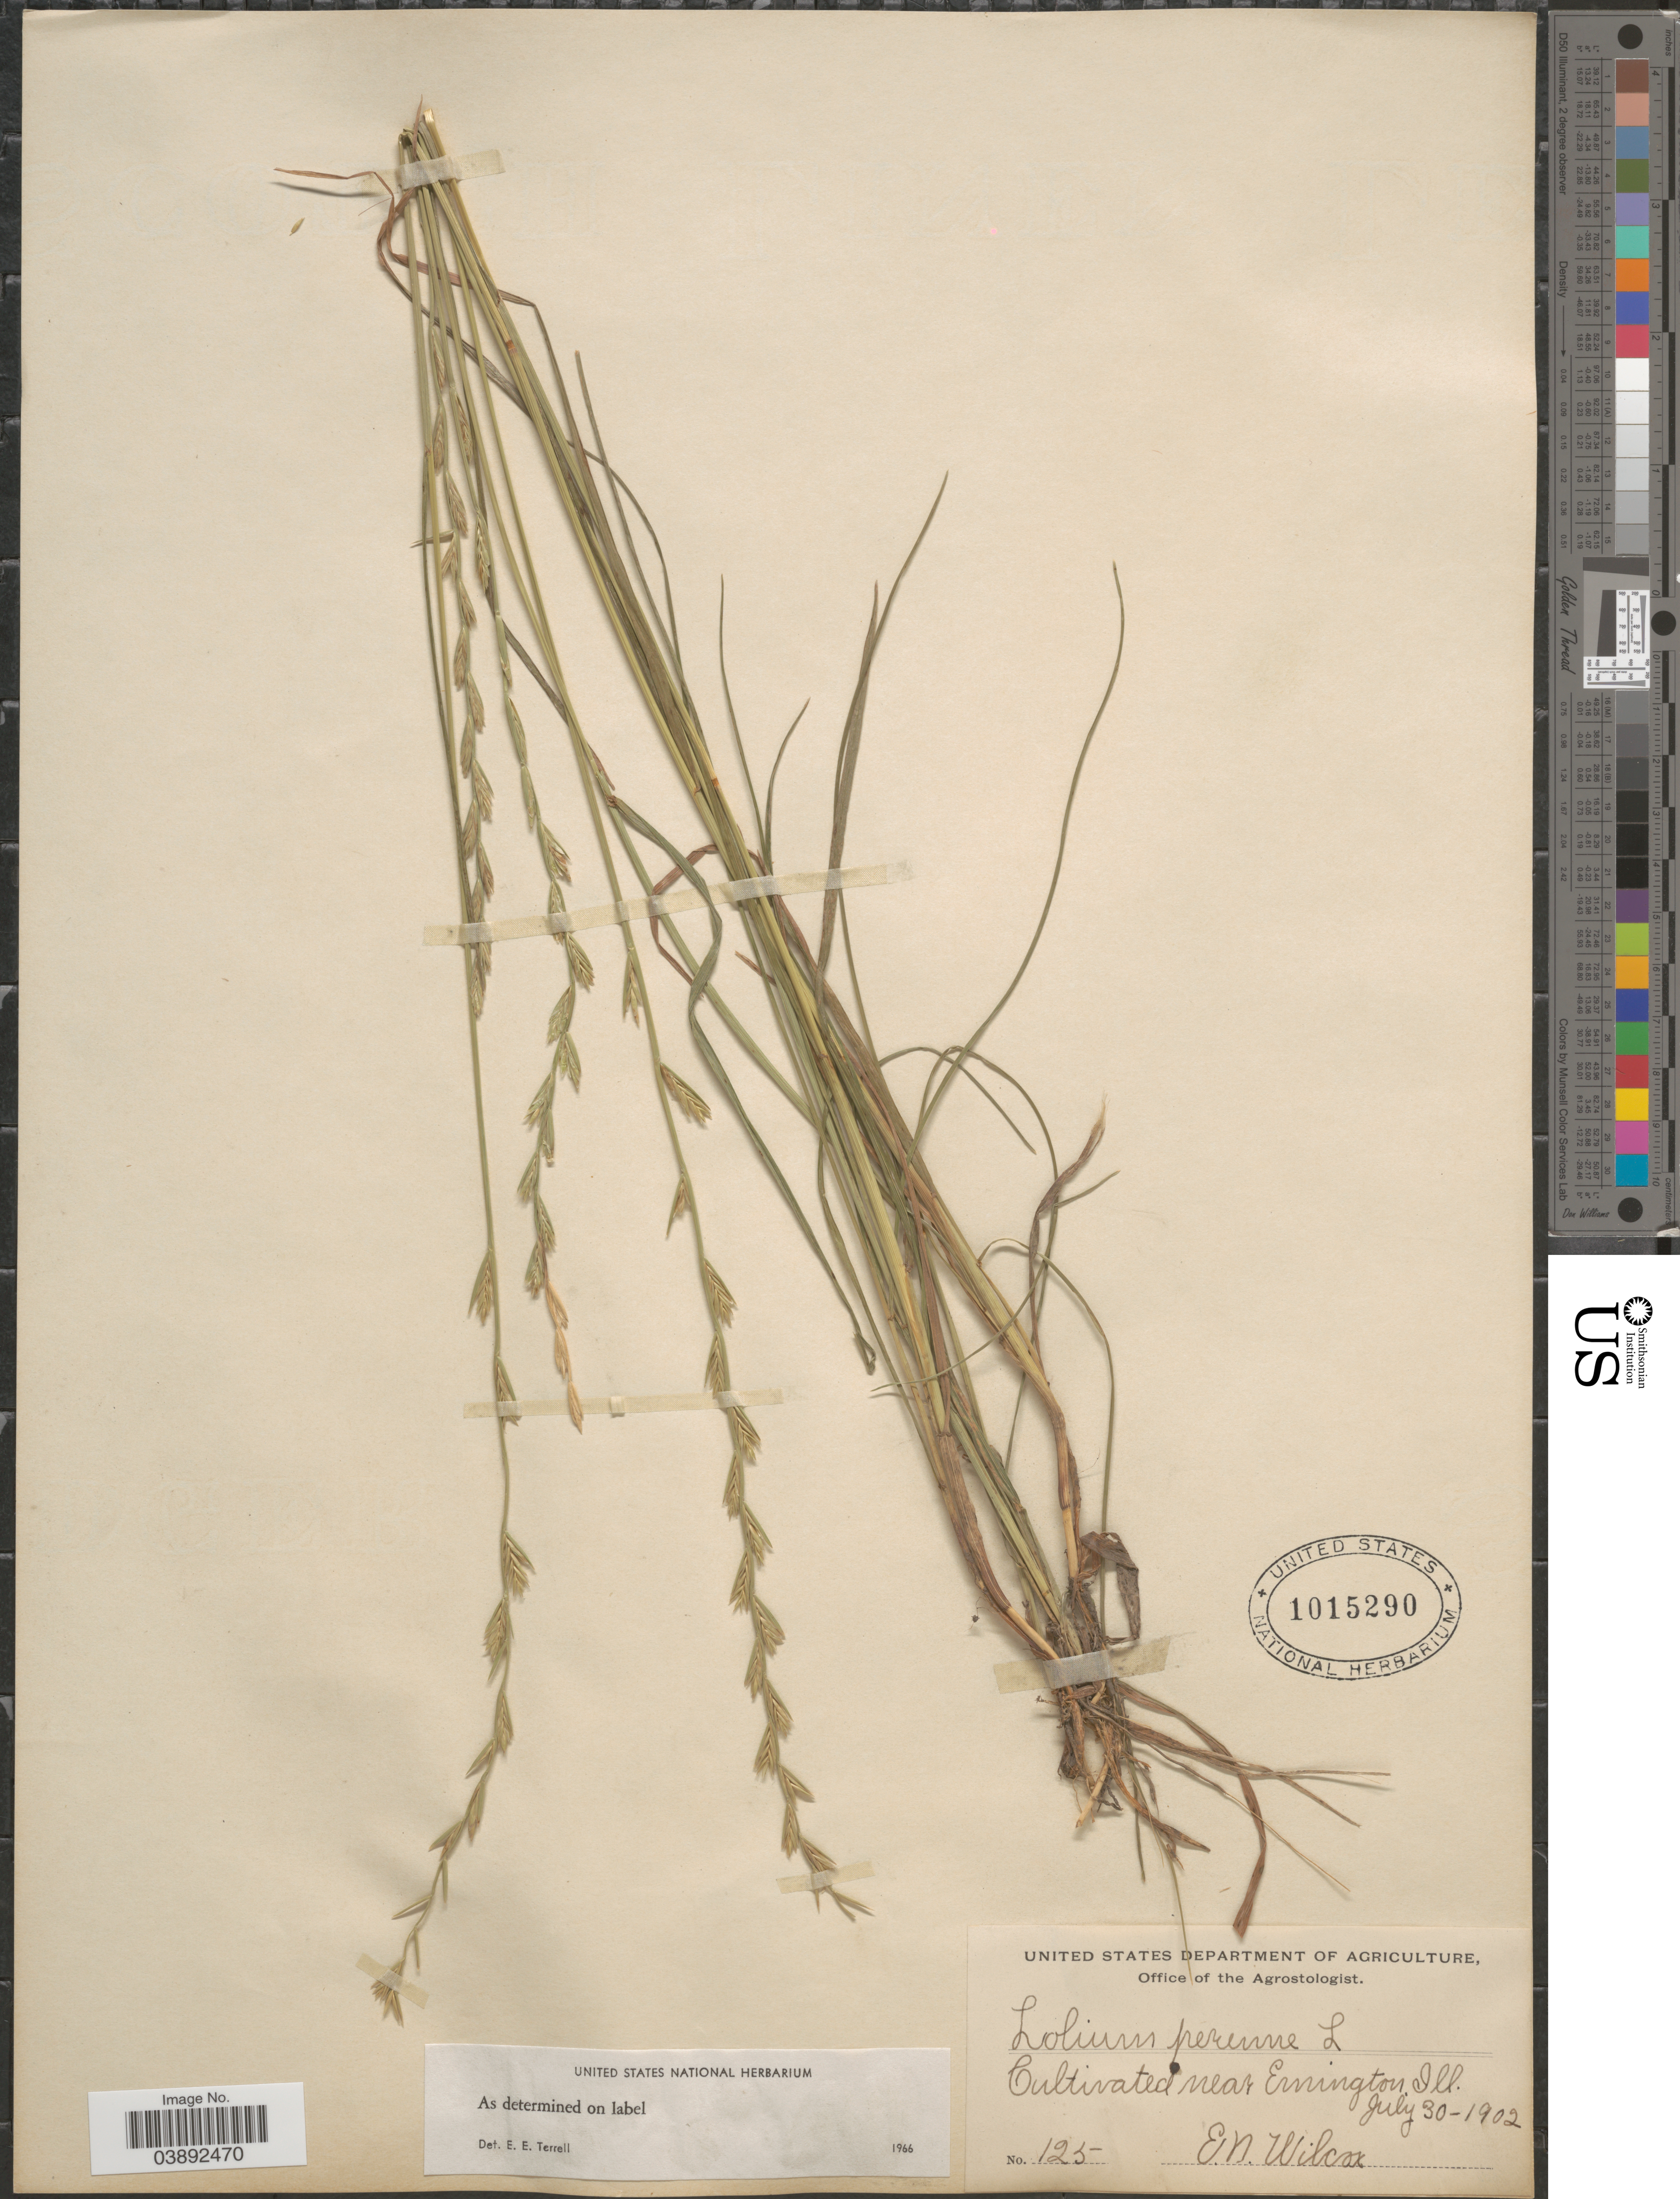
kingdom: Plantae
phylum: Tracheophyta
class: Liliopsida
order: Poales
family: Poaceae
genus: Lolium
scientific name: Lolium perenne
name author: L.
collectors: E. Wilcox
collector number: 125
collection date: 1902-07-30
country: United States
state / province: Illinois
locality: Near Emington.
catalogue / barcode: US 1015290